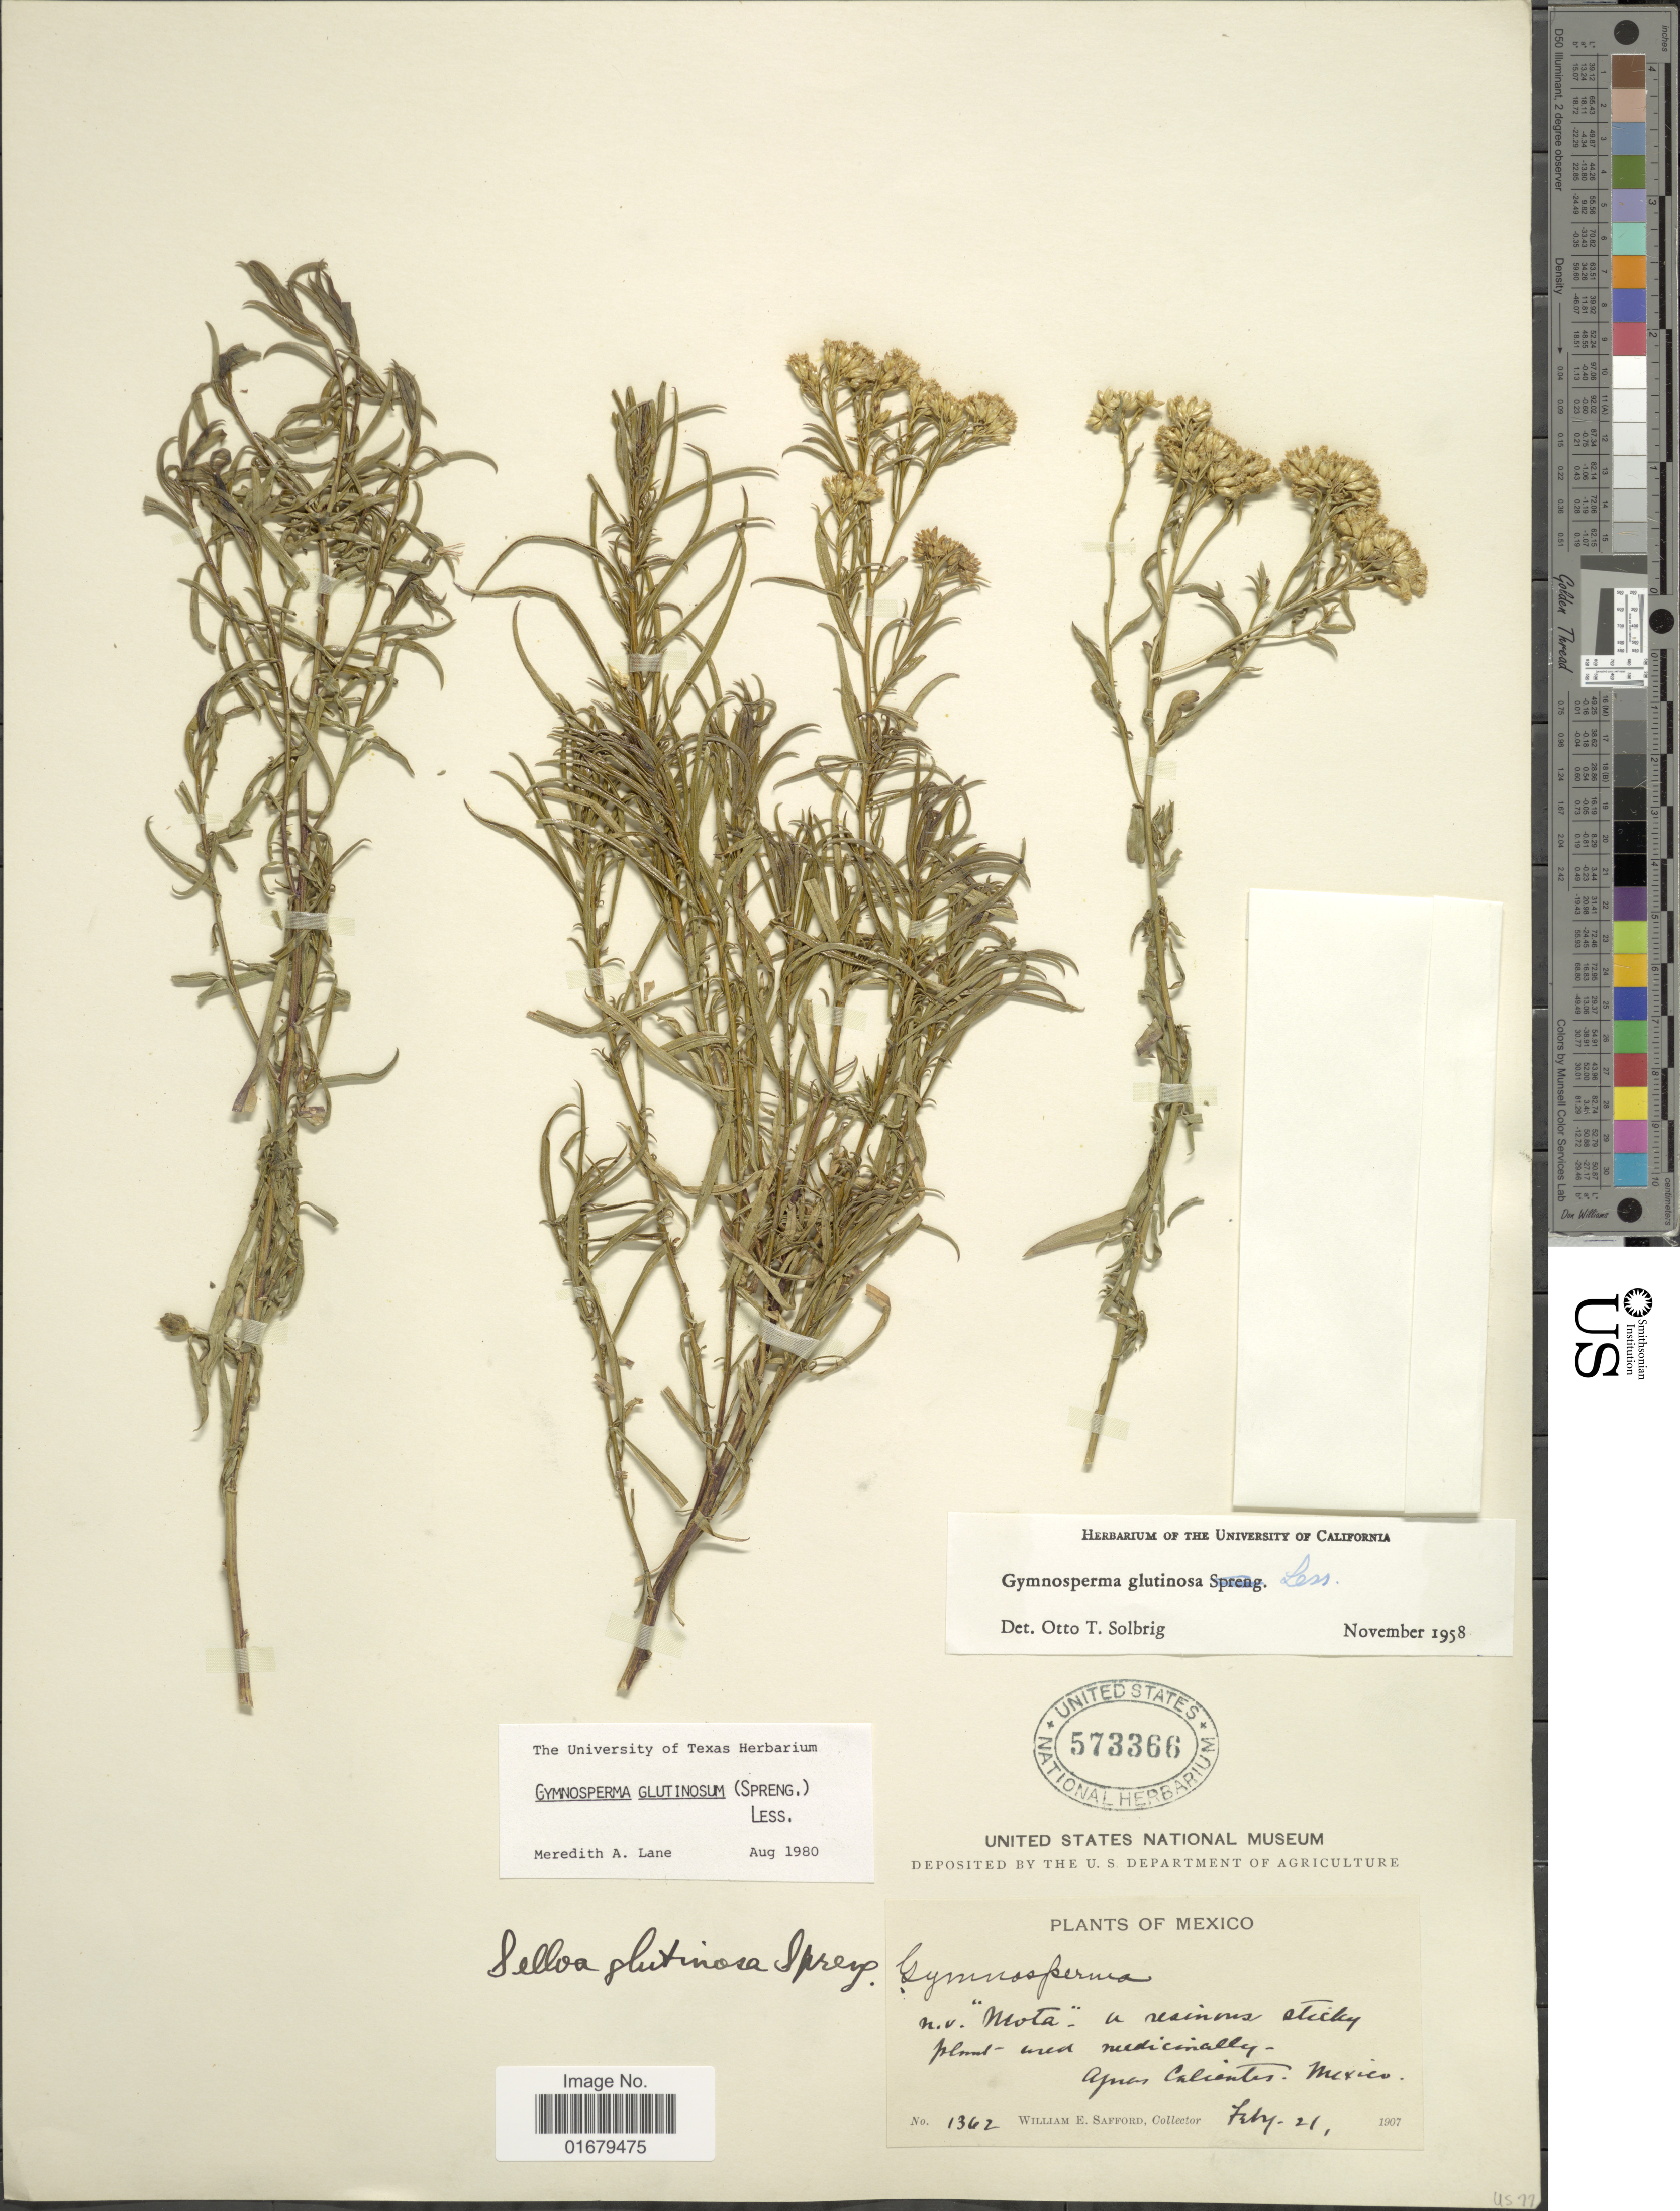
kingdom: Plantae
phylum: Tracheophyta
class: Magnoliopsida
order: Asterales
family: Asteraceae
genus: Gymnosperma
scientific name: Gymnosperma glutinosum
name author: (Spreng.) Less.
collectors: W. E. Safford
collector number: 1362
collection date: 1907-02-21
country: Mexico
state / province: Aguascalientes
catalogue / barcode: US 573366